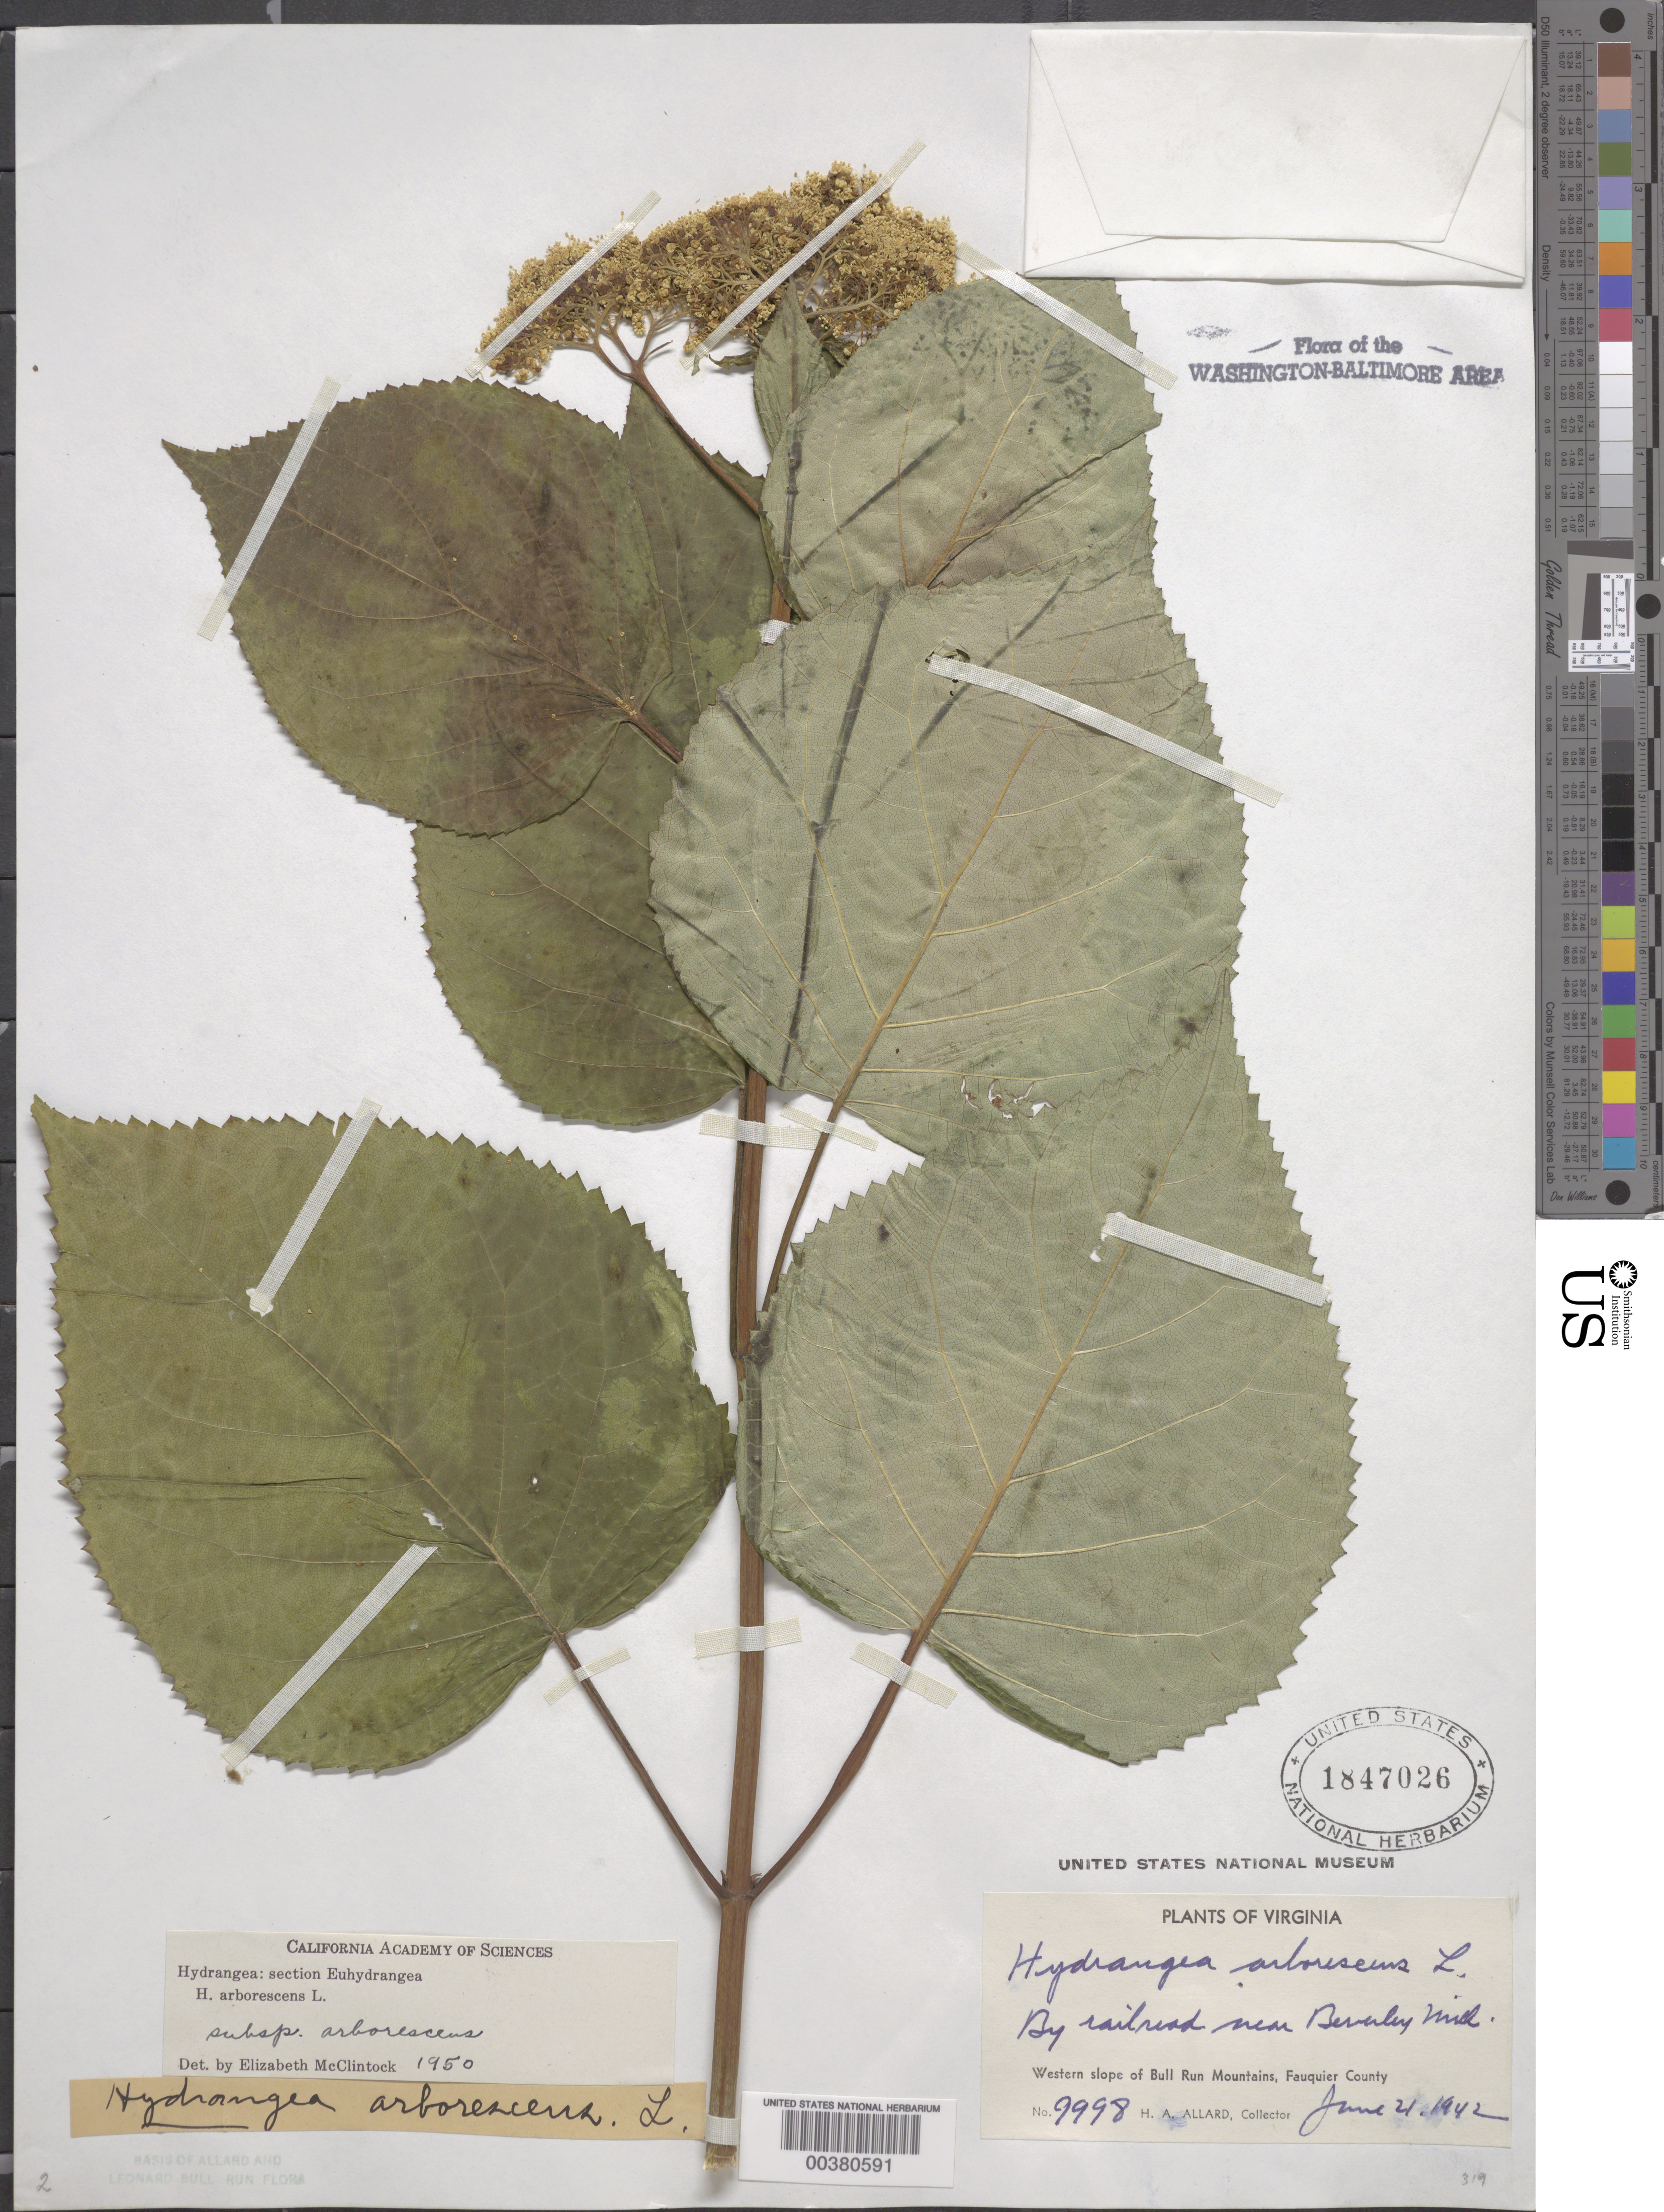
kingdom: Plantae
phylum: Tracheophyta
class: Magnoliopsida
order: Cornales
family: Hydrangeaceae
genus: Hydrangea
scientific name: Hydrangea arborescens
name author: L.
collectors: H. A. Allard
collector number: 9998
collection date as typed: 04 Jun 1942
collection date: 1942-06-04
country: United States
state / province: Virginia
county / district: Fauquier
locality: Beverley Mill vicinity, railroad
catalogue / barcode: US 1847026